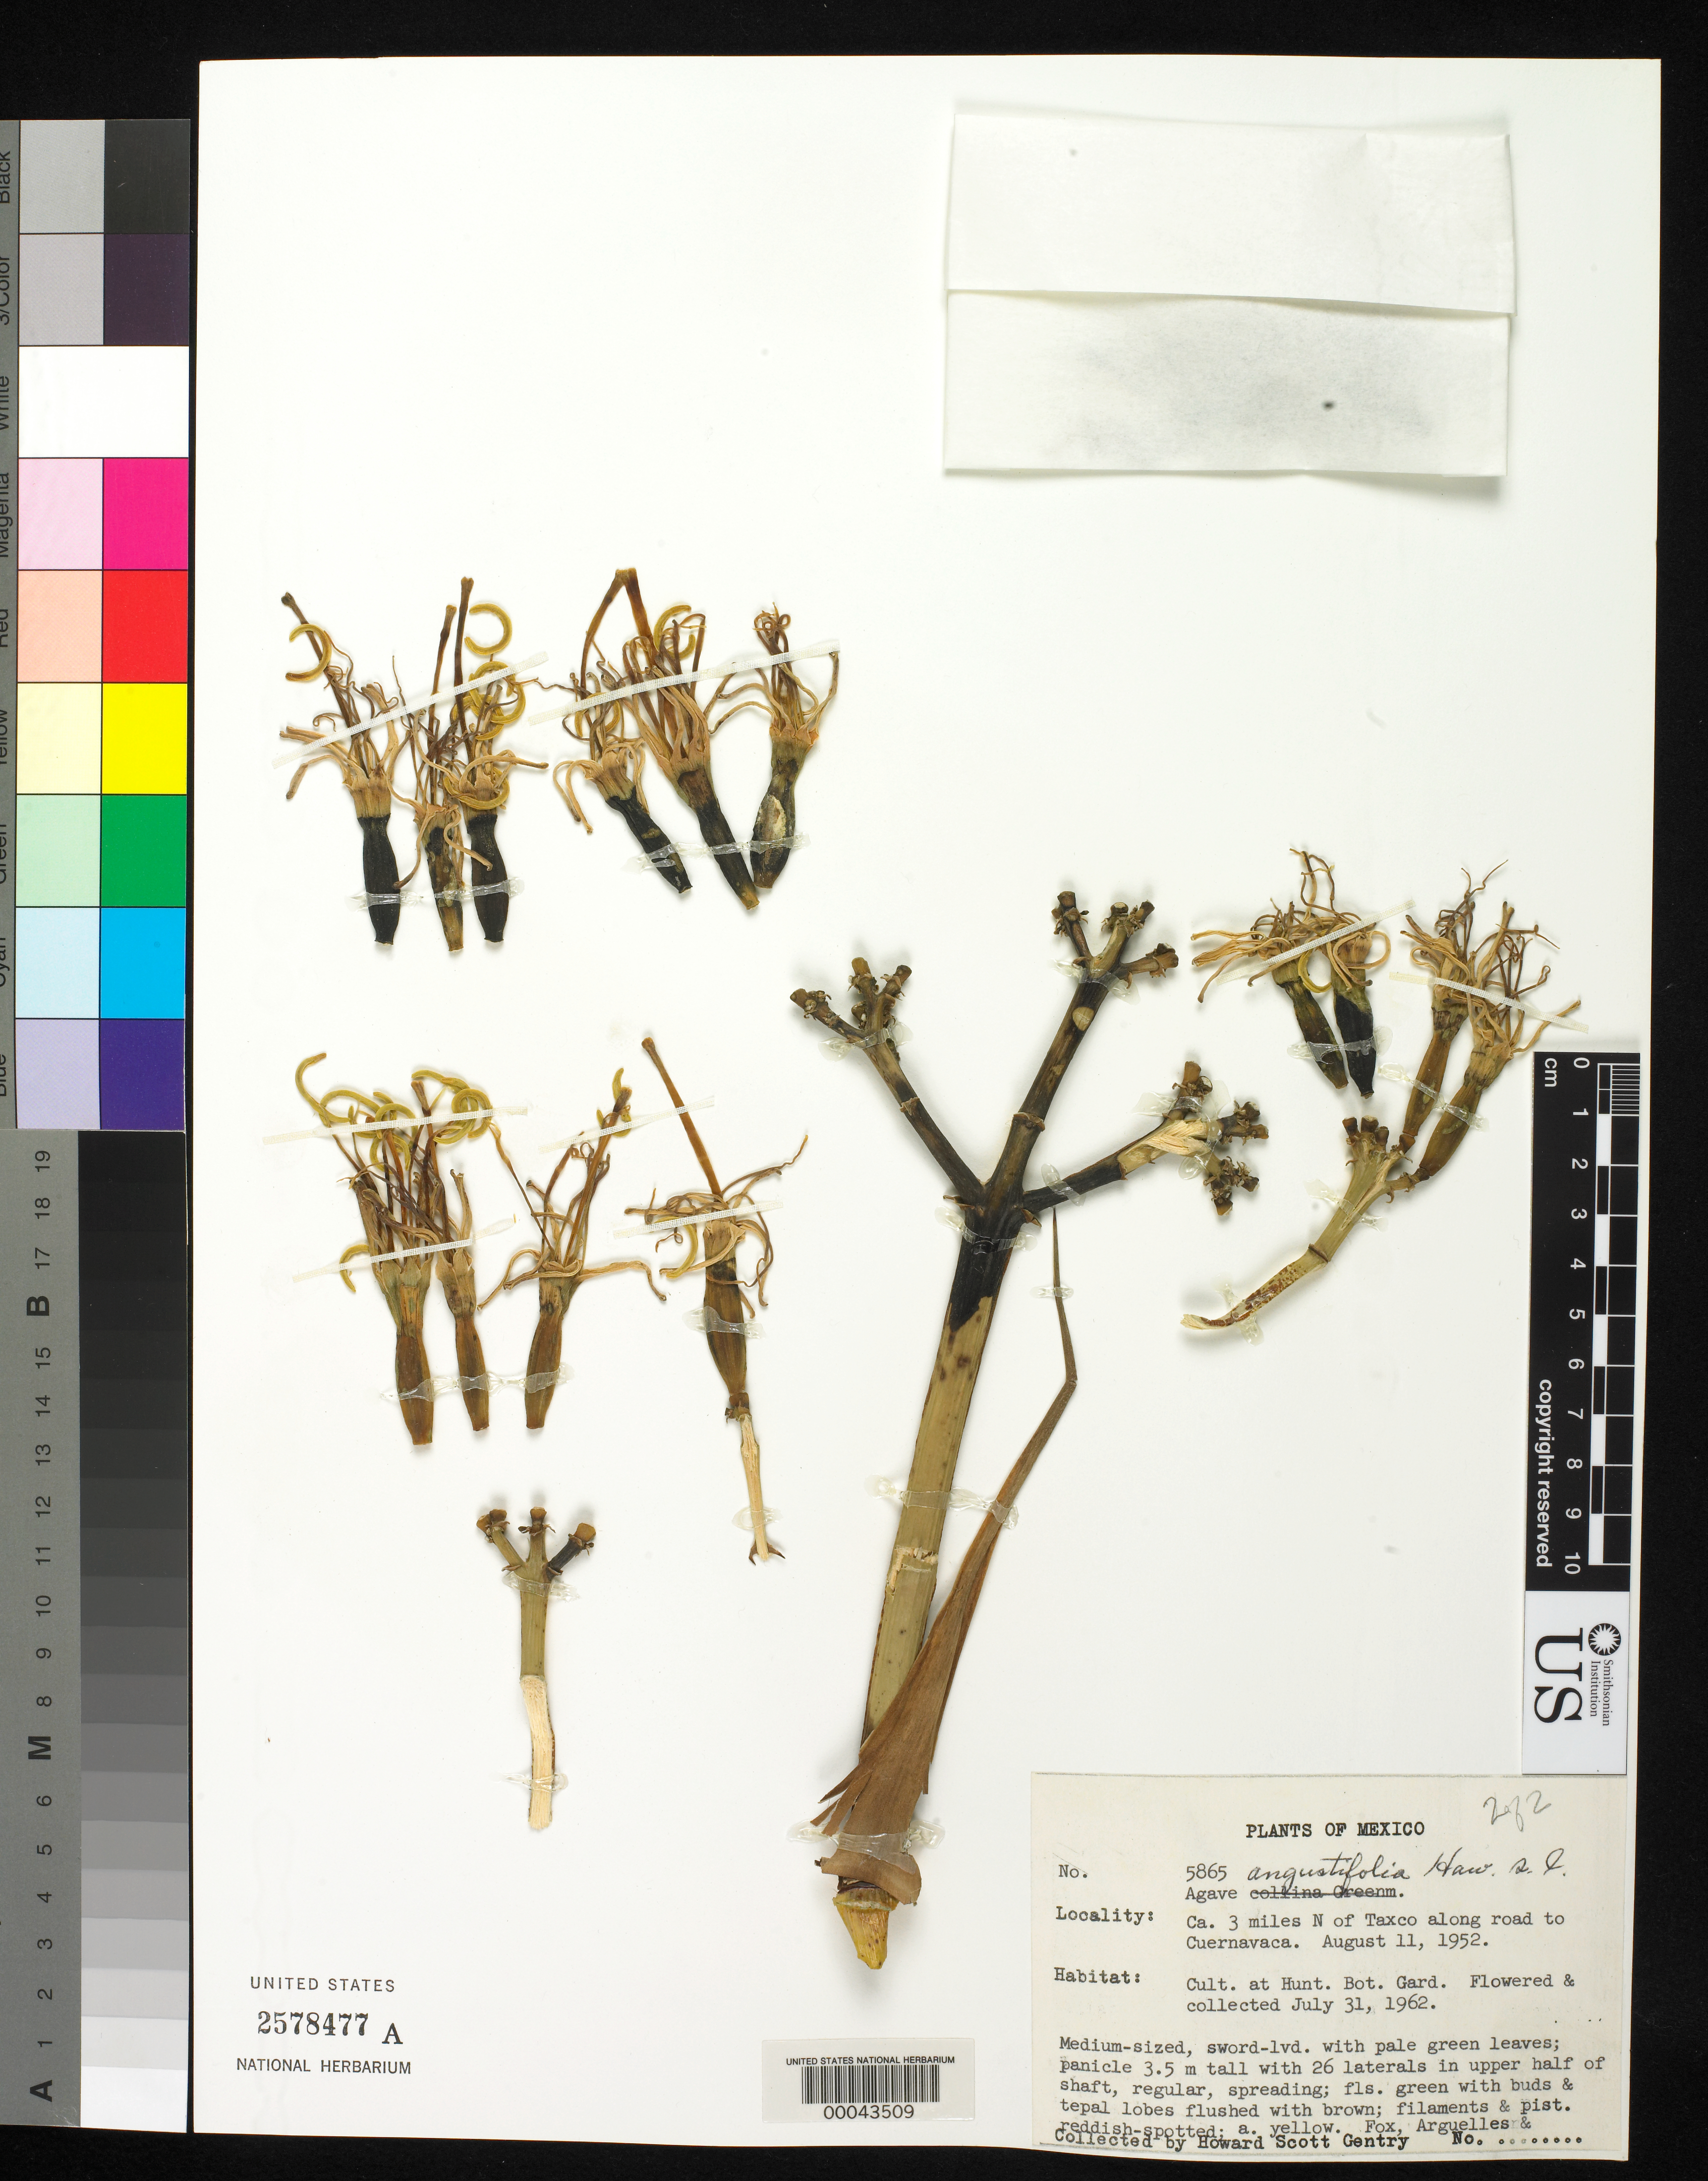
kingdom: Plantae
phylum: Tracheophyta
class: Liliopsida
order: Asparagales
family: Asparagaceae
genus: Agave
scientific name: Agave angustifolia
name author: Haw.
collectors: H. S. Gentry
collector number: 5865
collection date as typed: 31 Jul 1962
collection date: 1962-07-31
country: Mexico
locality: Ca 3 mi N of Taxco along road to Cuernavaca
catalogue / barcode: US 2578477A